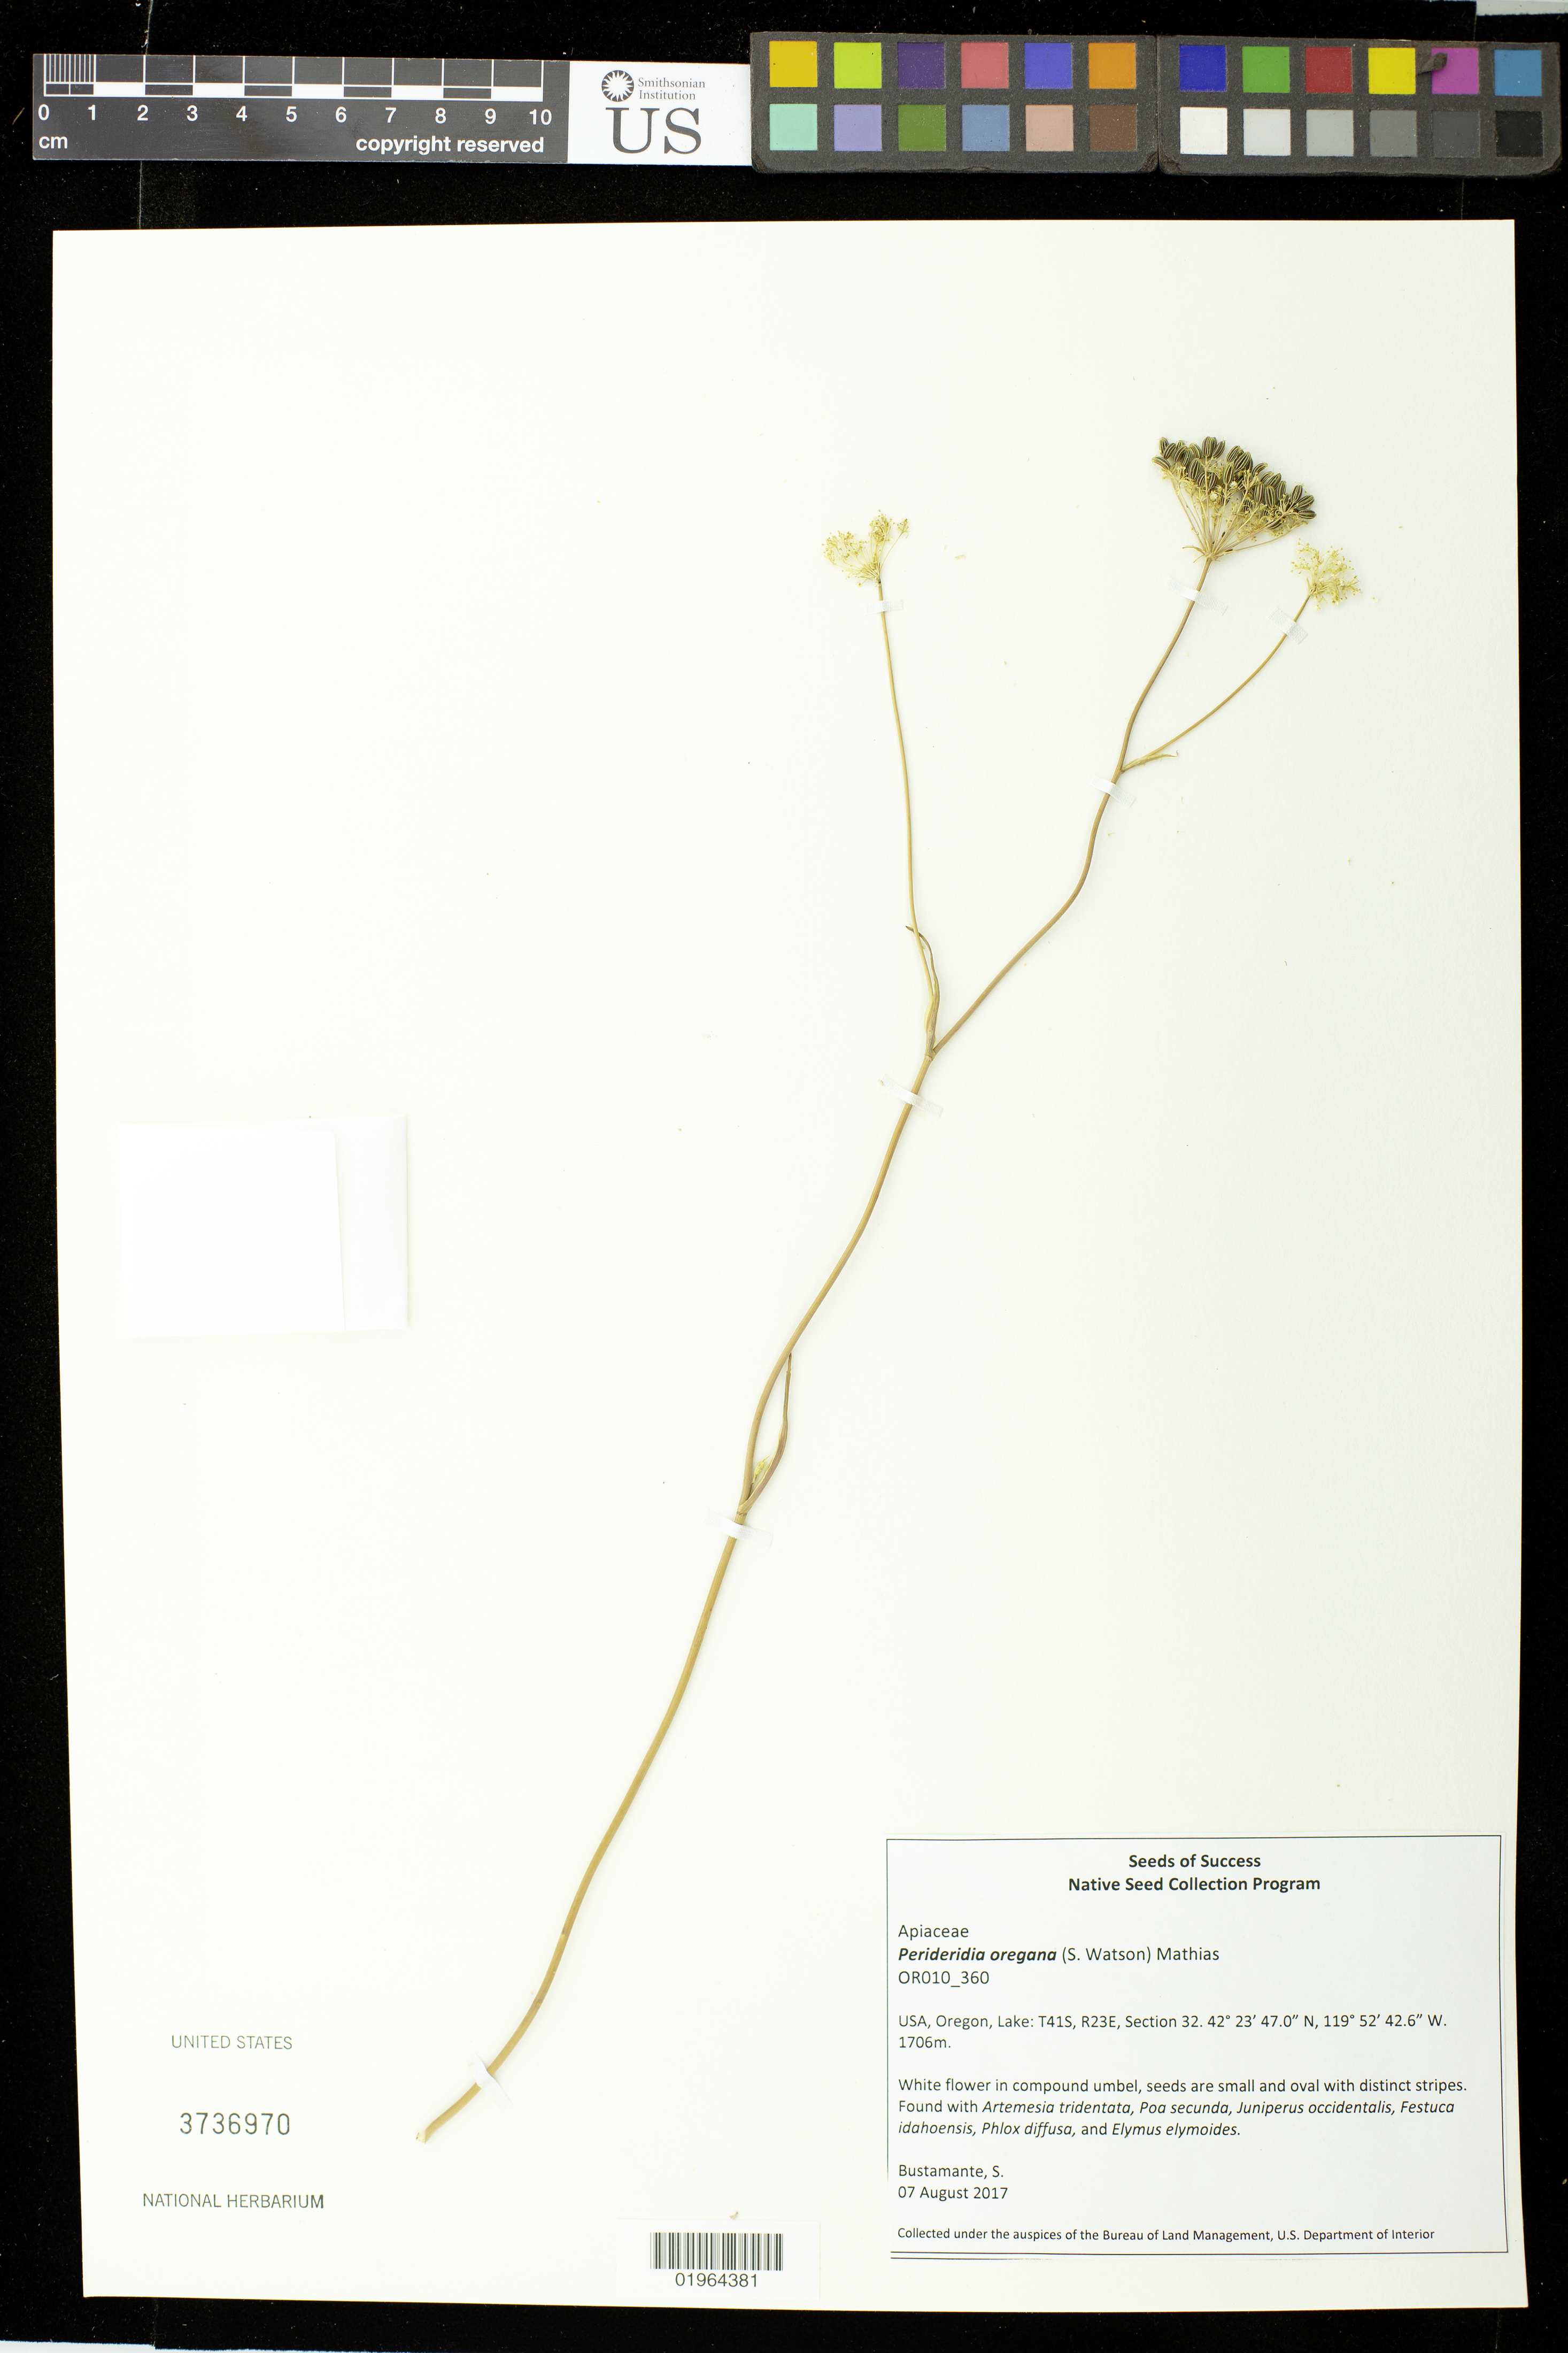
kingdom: Plantae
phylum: Tracheophyta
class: Magnoliopsida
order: Apiales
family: Apiaceae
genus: Perideridia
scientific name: Perideridia oregana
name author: (S. Watson) Mathias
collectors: S. Bustamante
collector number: OR010_360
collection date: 2017-08-07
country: United States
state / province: Oregon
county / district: Lake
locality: T41S, R23E, Section 32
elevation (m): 1706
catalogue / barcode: US 3736970